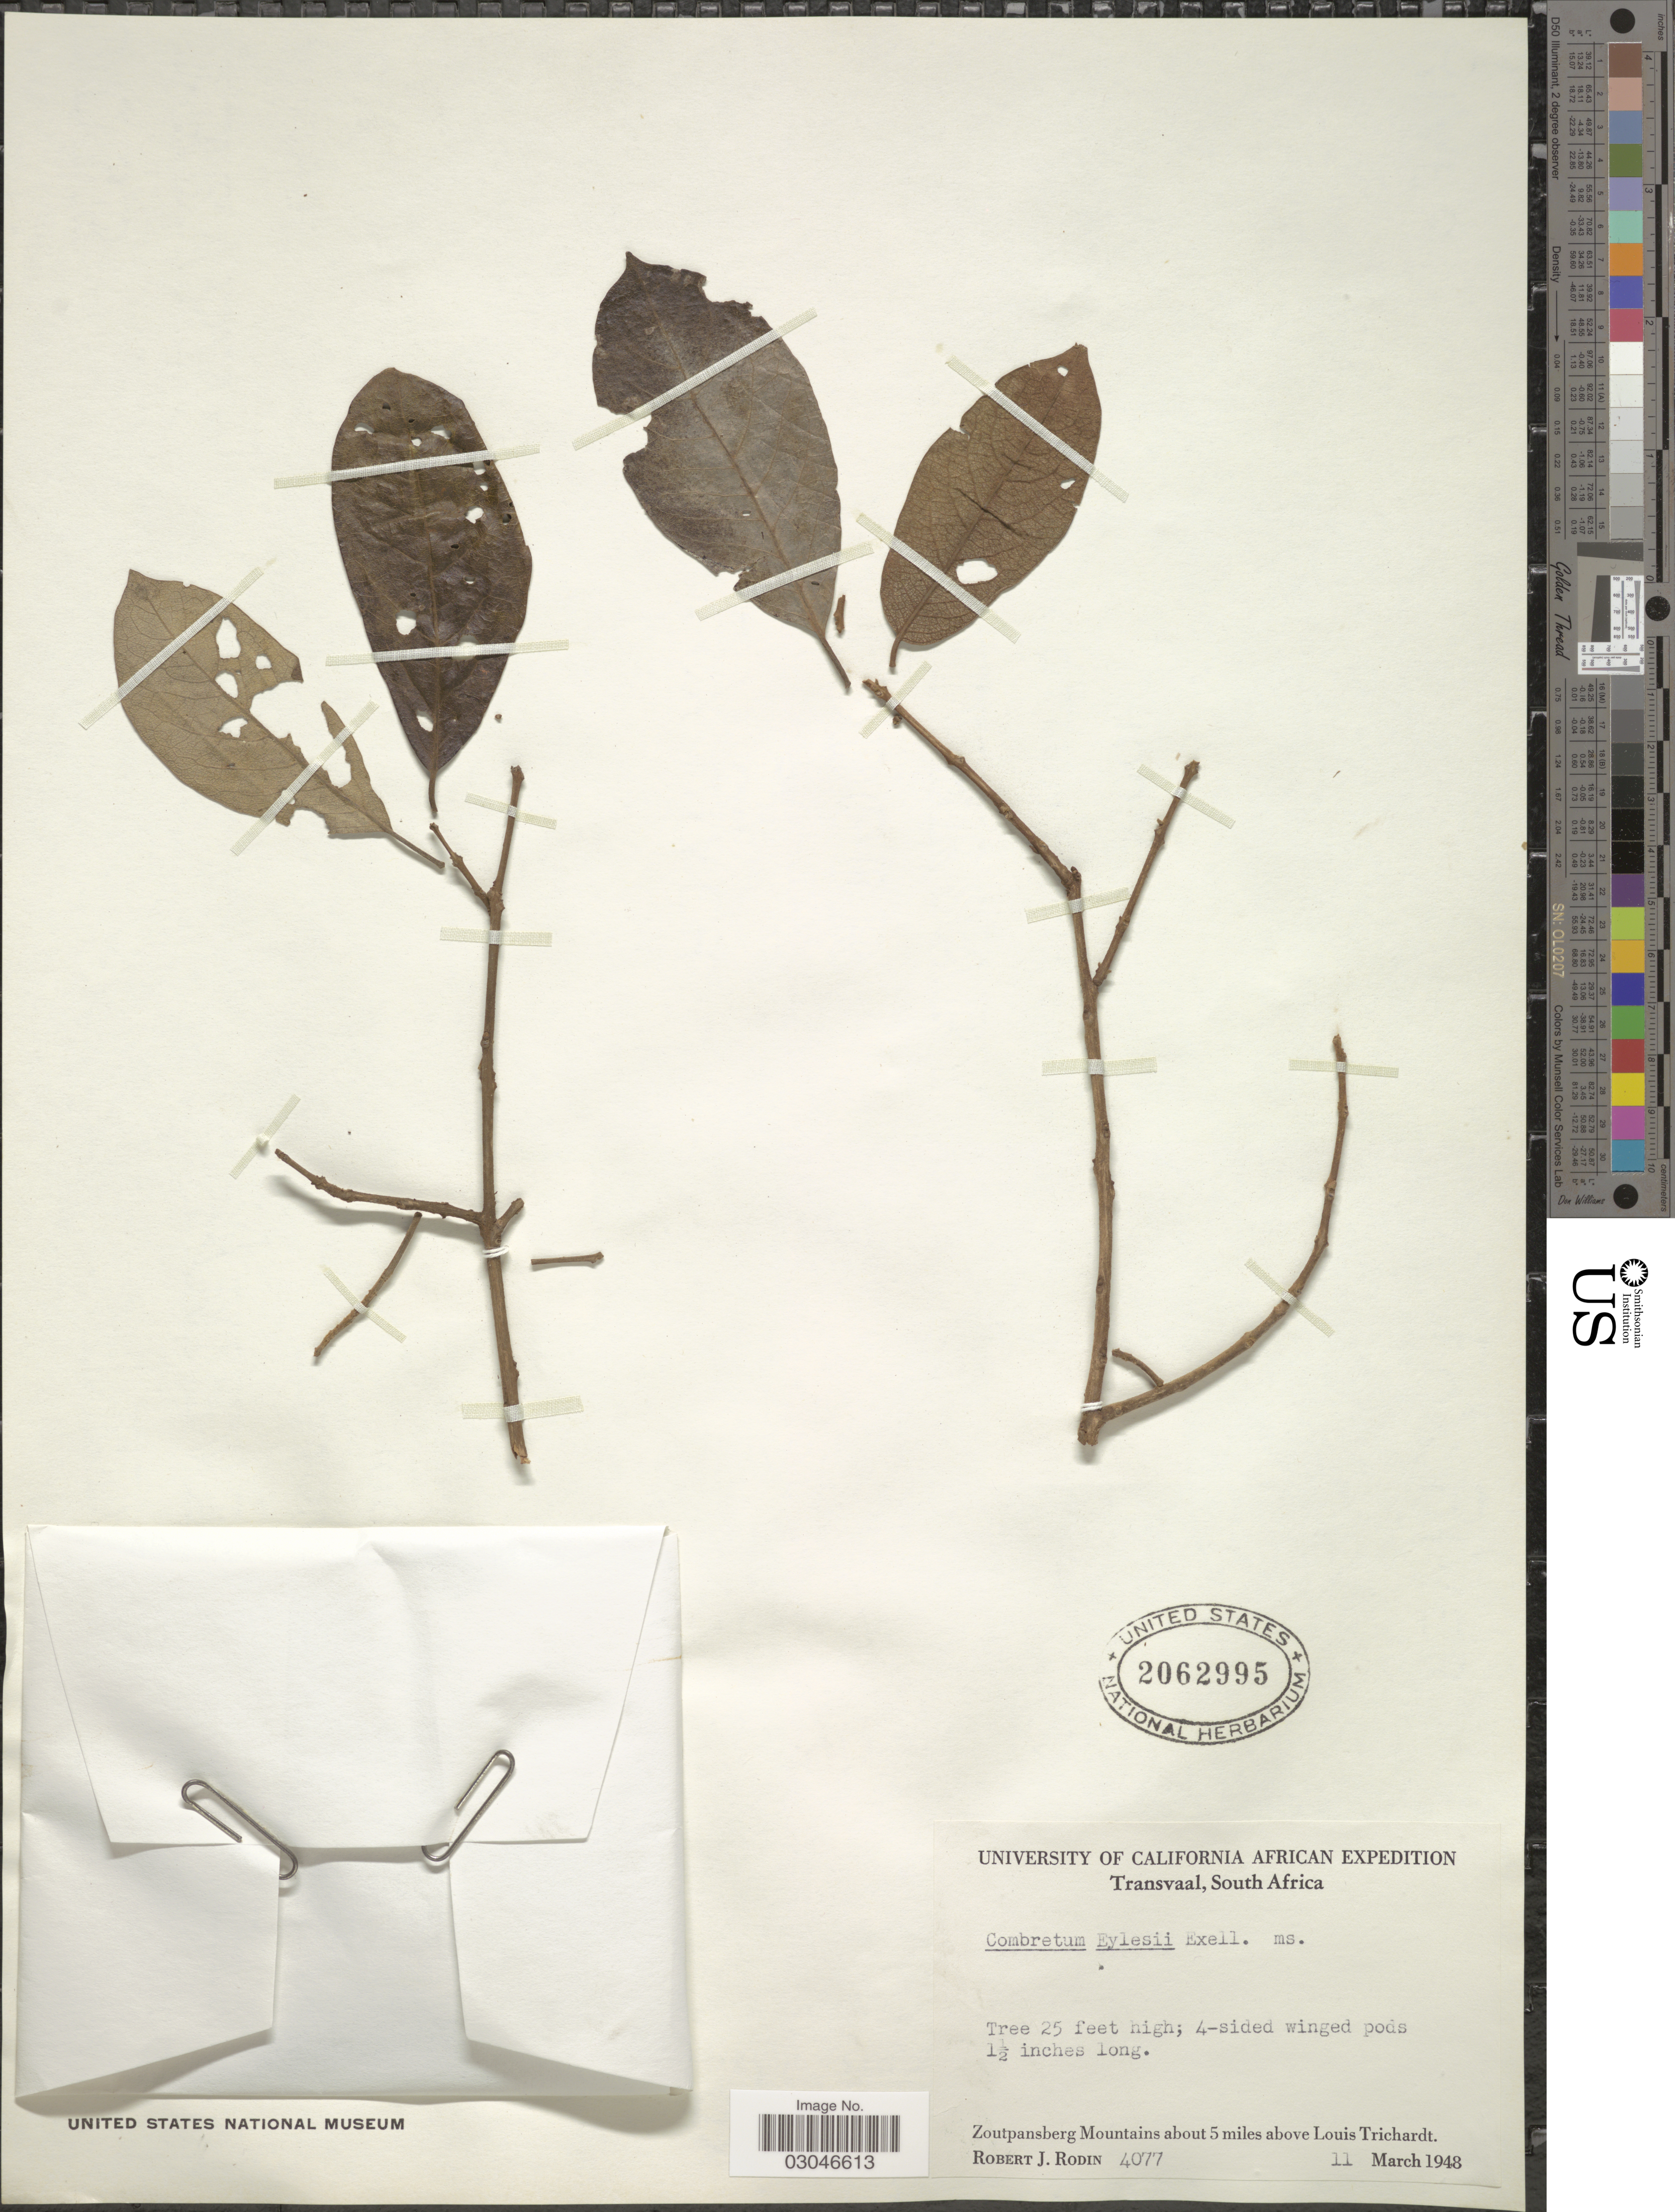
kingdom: Plantae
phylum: Tracheophyta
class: Magnoliopsida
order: Myrtales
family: Combretaceae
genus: Combretum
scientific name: Combretum eylesii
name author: Exell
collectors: R. J. Rodin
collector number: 4077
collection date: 1948-03-11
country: South Africa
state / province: Limpopo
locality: Transvaal. Zoutpansberg Mountains about 5 miles above Louis Trichardt.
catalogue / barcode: US 2062995